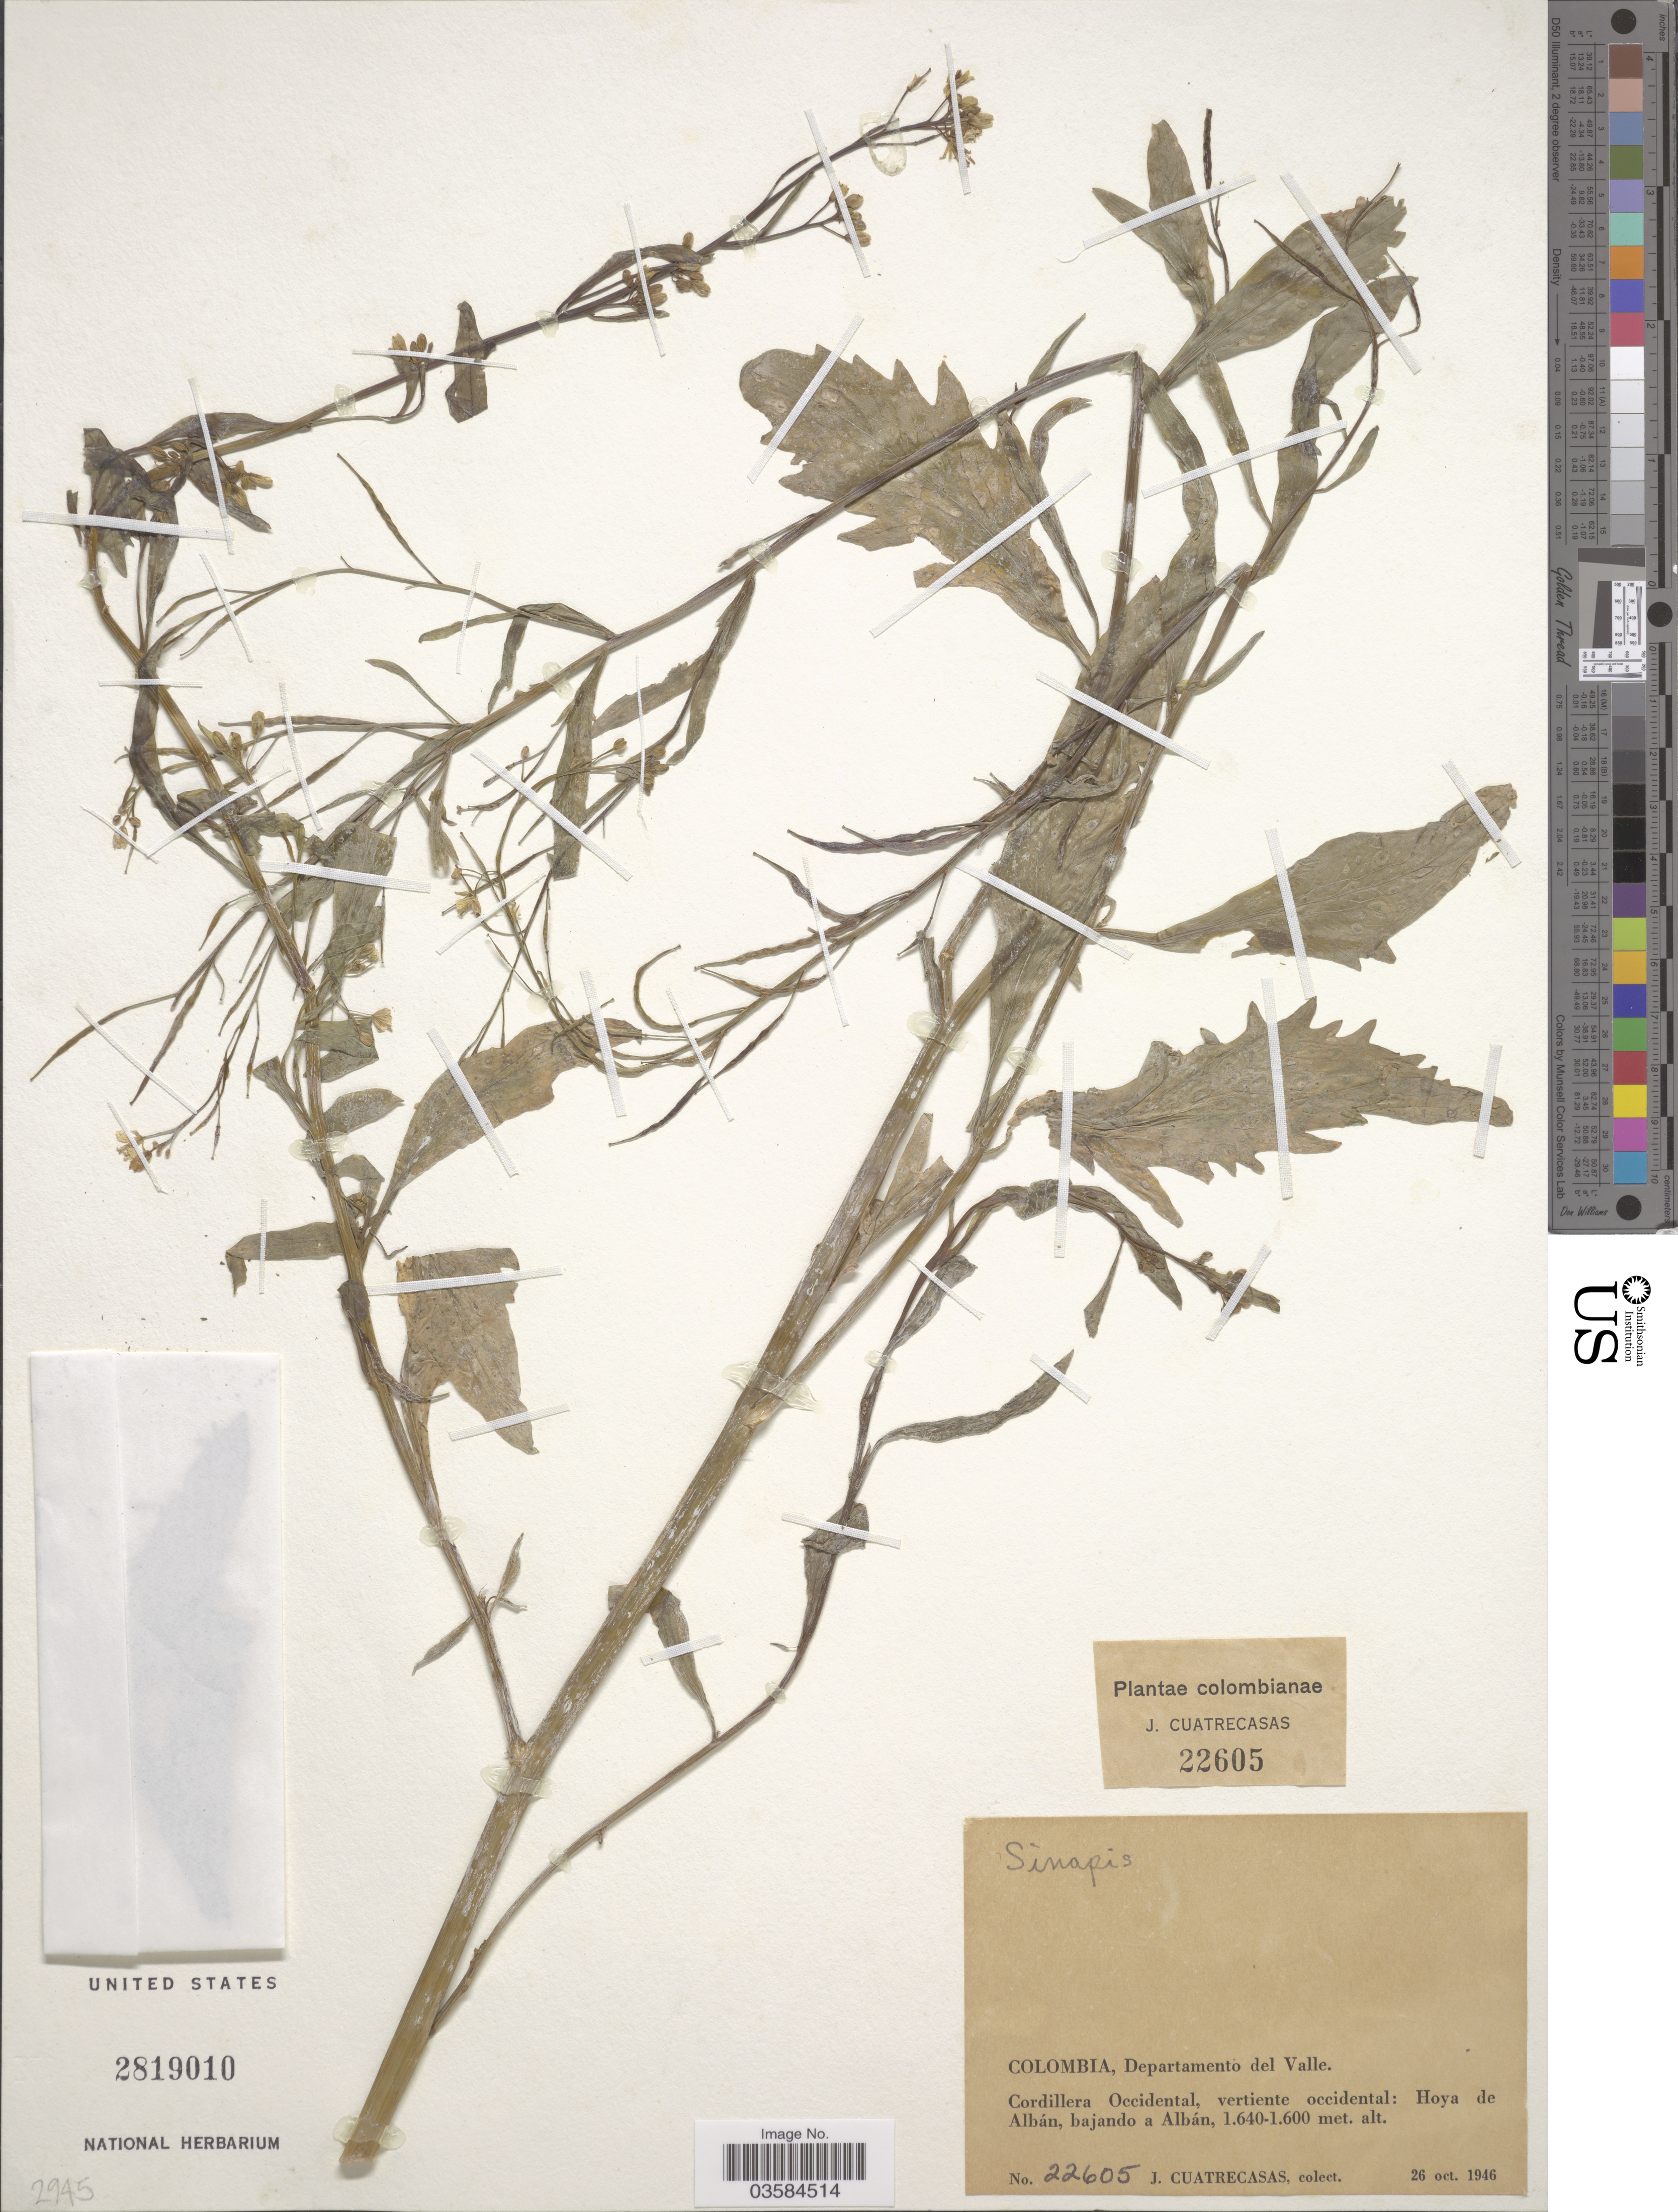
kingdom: Plantae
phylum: Tracheophyta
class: Magnoliopsida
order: Brassicales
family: Brassicaceae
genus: Sinapis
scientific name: Sinapis sp.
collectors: J. Cuatrecasas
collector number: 22605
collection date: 1946-10-26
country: Colombia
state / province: Valle del Cauca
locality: Departamento del Valle. Cordillera Occidental, vertiente occidental: Hoya de Albán, bajando a Albán.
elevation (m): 1600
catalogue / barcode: US 2819010